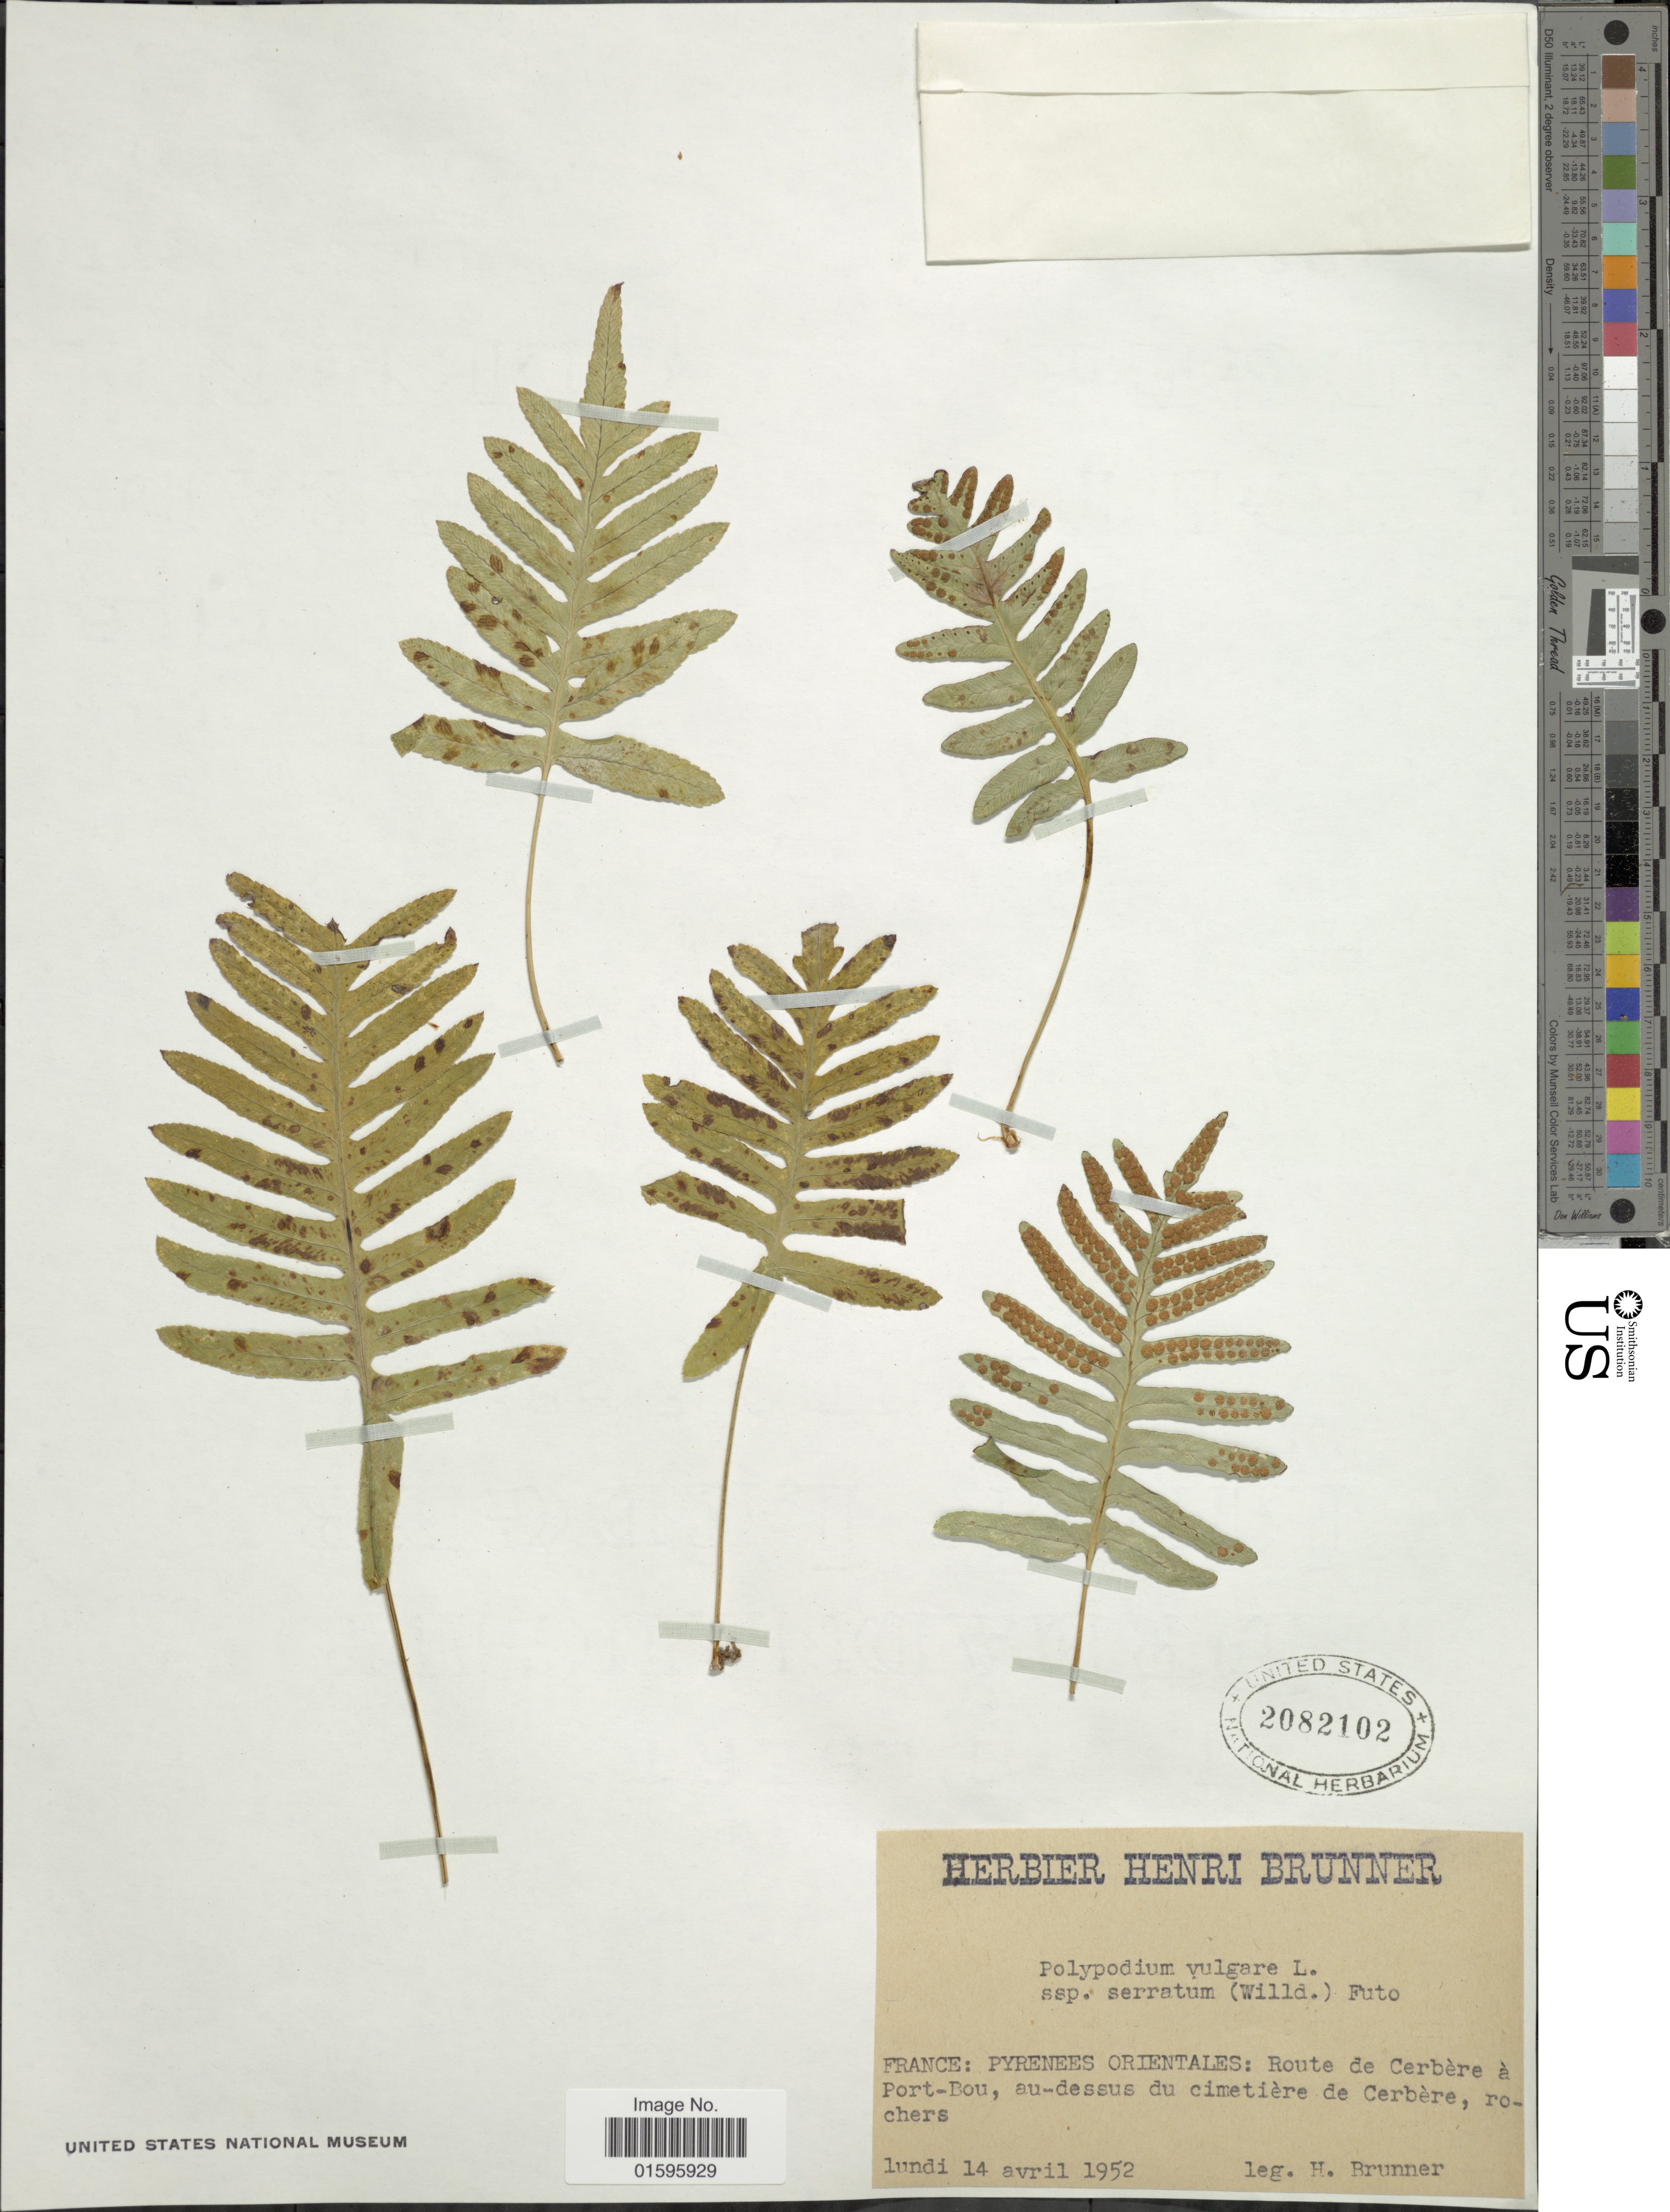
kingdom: Plantae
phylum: Tracheophyta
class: Polypodiopsida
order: Polypodiales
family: Polypodiaceae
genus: Polypodium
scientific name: Polypodium interjectum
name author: Shivas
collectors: H. Brunner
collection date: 1952-04-14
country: France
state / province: Occitanie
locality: France: Pyrenees Orientales: Route de Cerbere a Port-Bou, au-dessus du cimetiere de Cerbere, rochers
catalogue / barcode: US 2082102